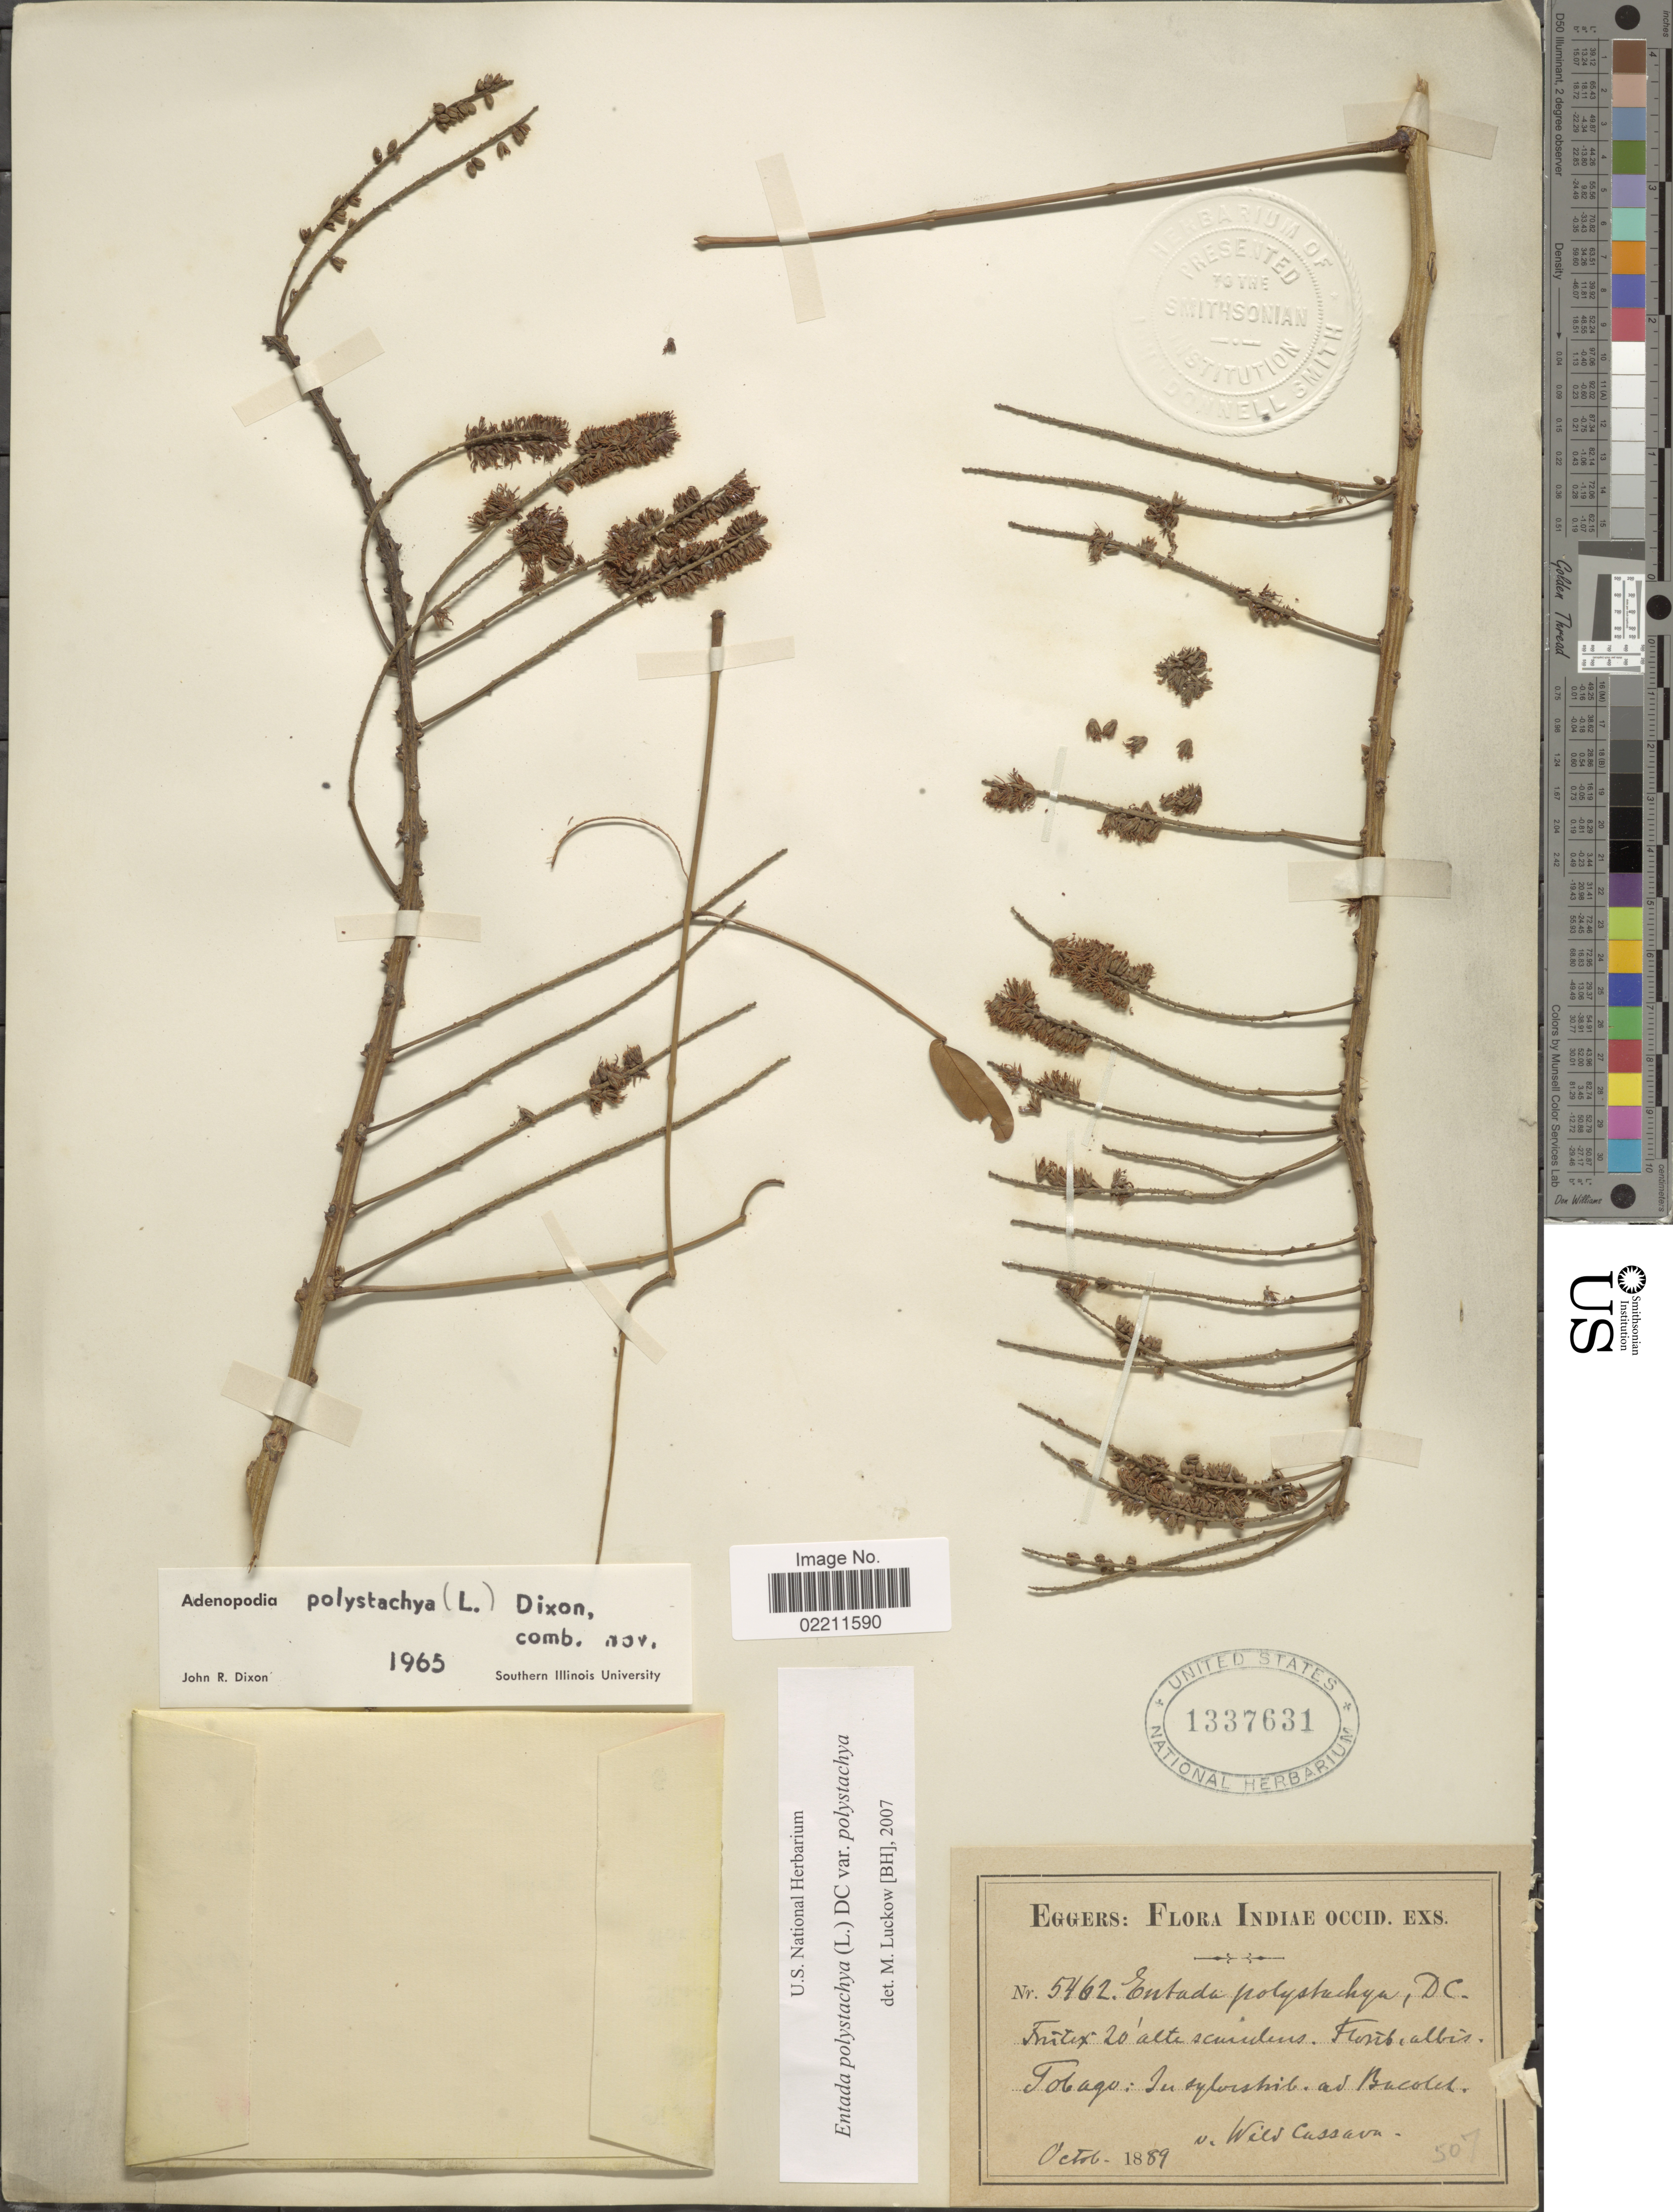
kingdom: Plantae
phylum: Tracheophyta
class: Magnoliopsida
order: Fabales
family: Fabaceae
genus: Entada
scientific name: Entada polystachya var. polystachya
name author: (L.) DC.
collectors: -. Eggers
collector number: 5462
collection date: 1889-10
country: Trinidad and Tobago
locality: Indiae Occid. Tobago:: In sylvestris ad. Bacolet.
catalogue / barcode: US 1337631